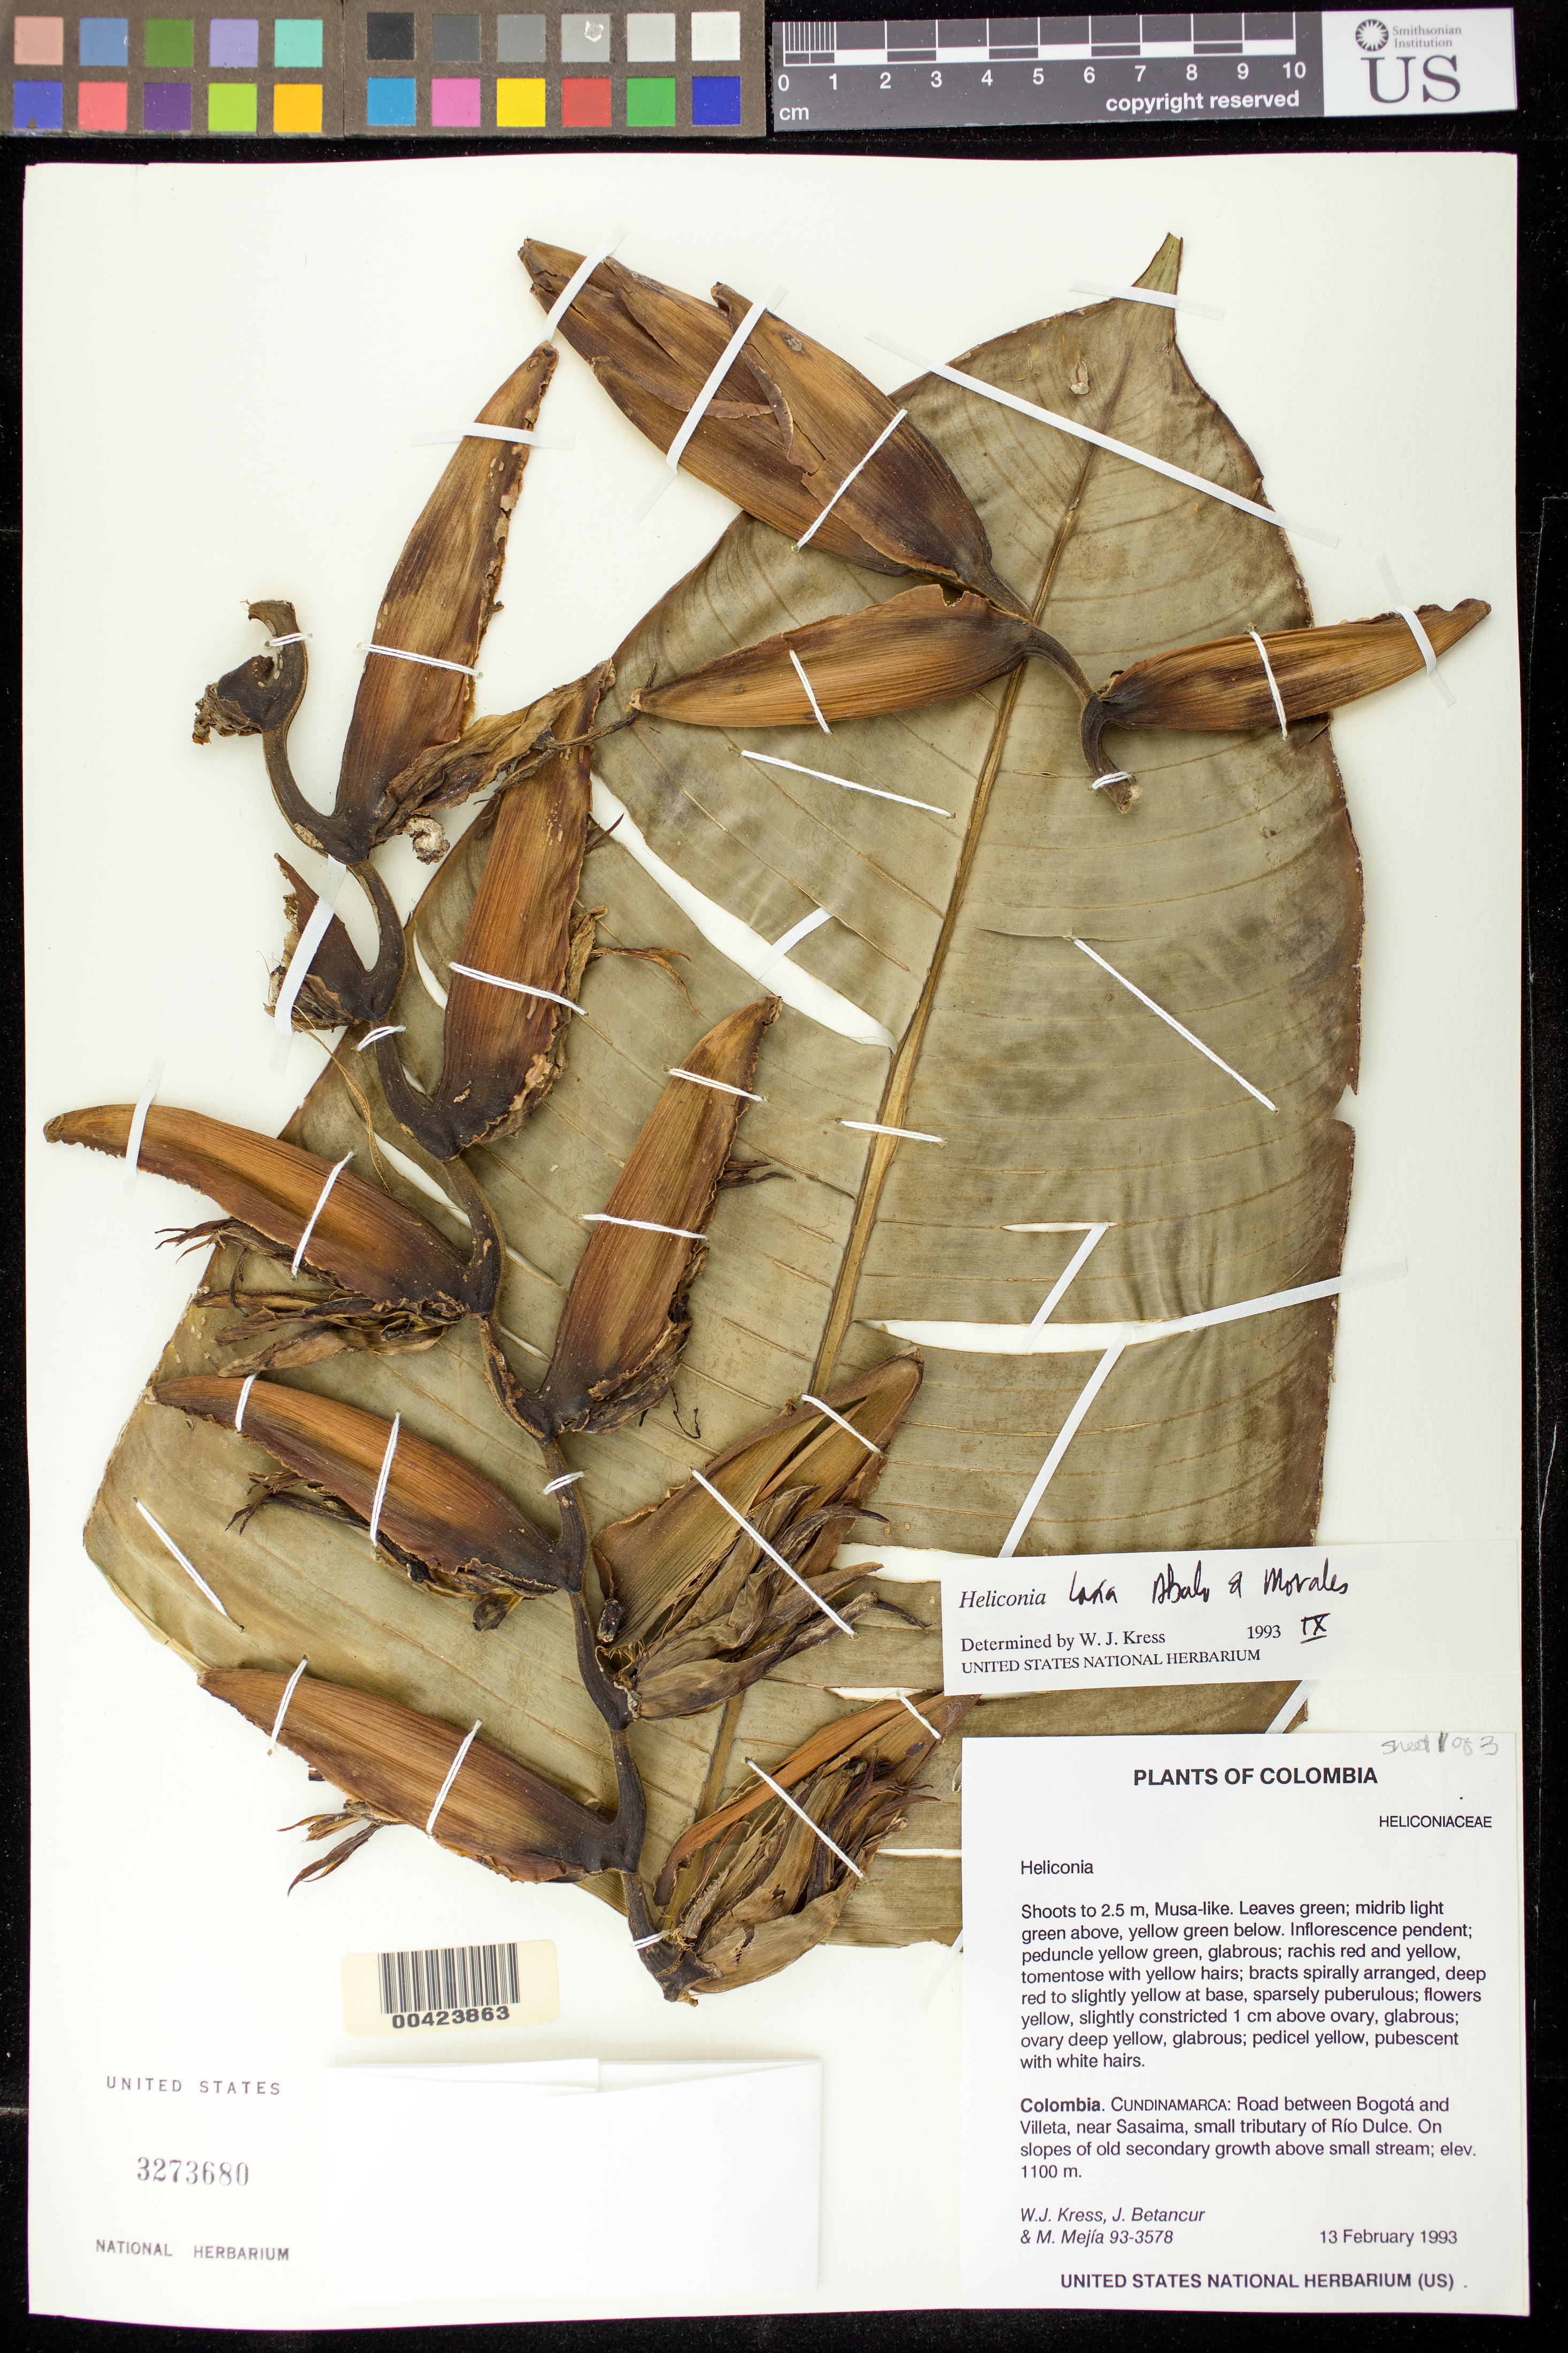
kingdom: Plantae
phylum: Tracheophyta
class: Liliopsida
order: Zingiberales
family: Heliconiaceae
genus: Heliconia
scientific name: Heliconia laxa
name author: Abalo & G. Morales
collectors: W. J. Kress, J. C. Betancur & M. Mejia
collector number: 93-3578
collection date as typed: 13 Feb 1993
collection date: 1993-02-13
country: Colombia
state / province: Cundinamarca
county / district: Albán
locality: Between Bogota and Villeta, near Sasaima, small tributary of Rio Dulce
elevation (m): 1100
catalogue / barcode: US 3273680